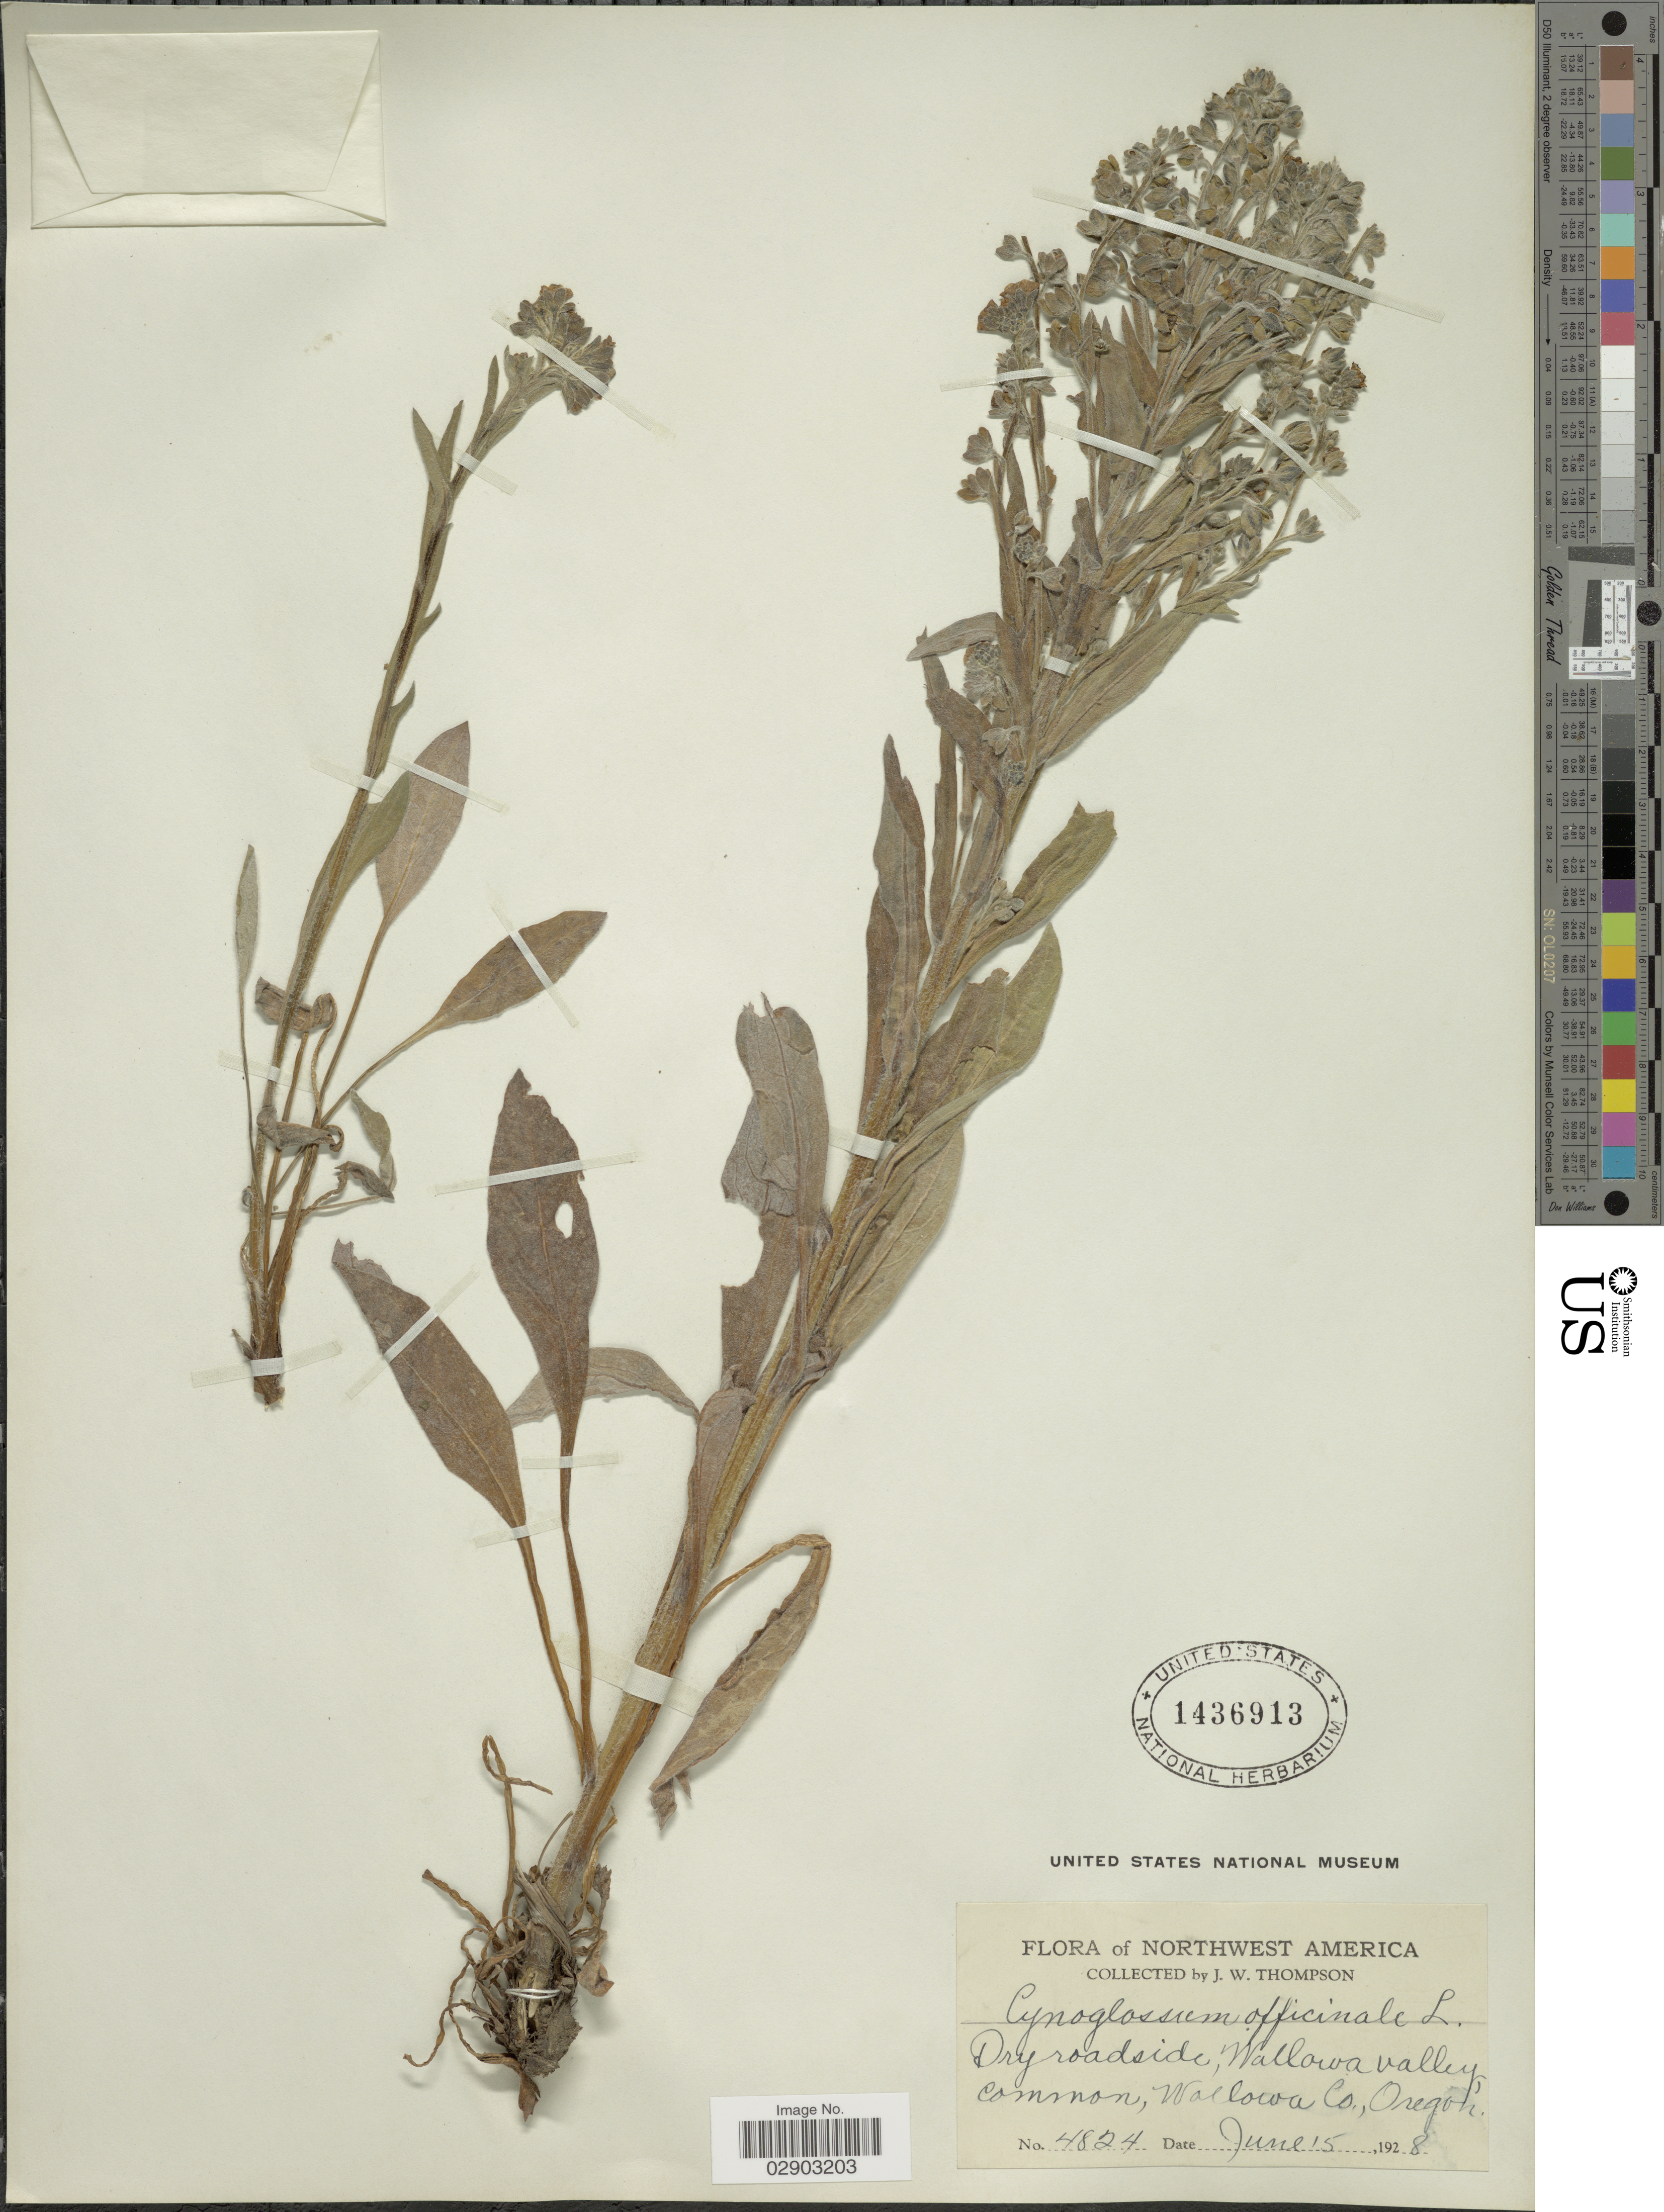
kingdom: Plantae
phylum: Tracheophyta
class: Magnoliopsida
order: Boraginales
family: Boraginaceae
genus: Cynoglossum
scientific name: Cynoglossum officinale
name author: L.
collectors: J. Thompson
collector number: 4824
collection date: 1928-06-15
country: United States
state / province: Oregon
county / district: Wallowa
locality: Northwest America. Wallowa valley, Wallowa Co.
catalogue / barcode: US 1436913